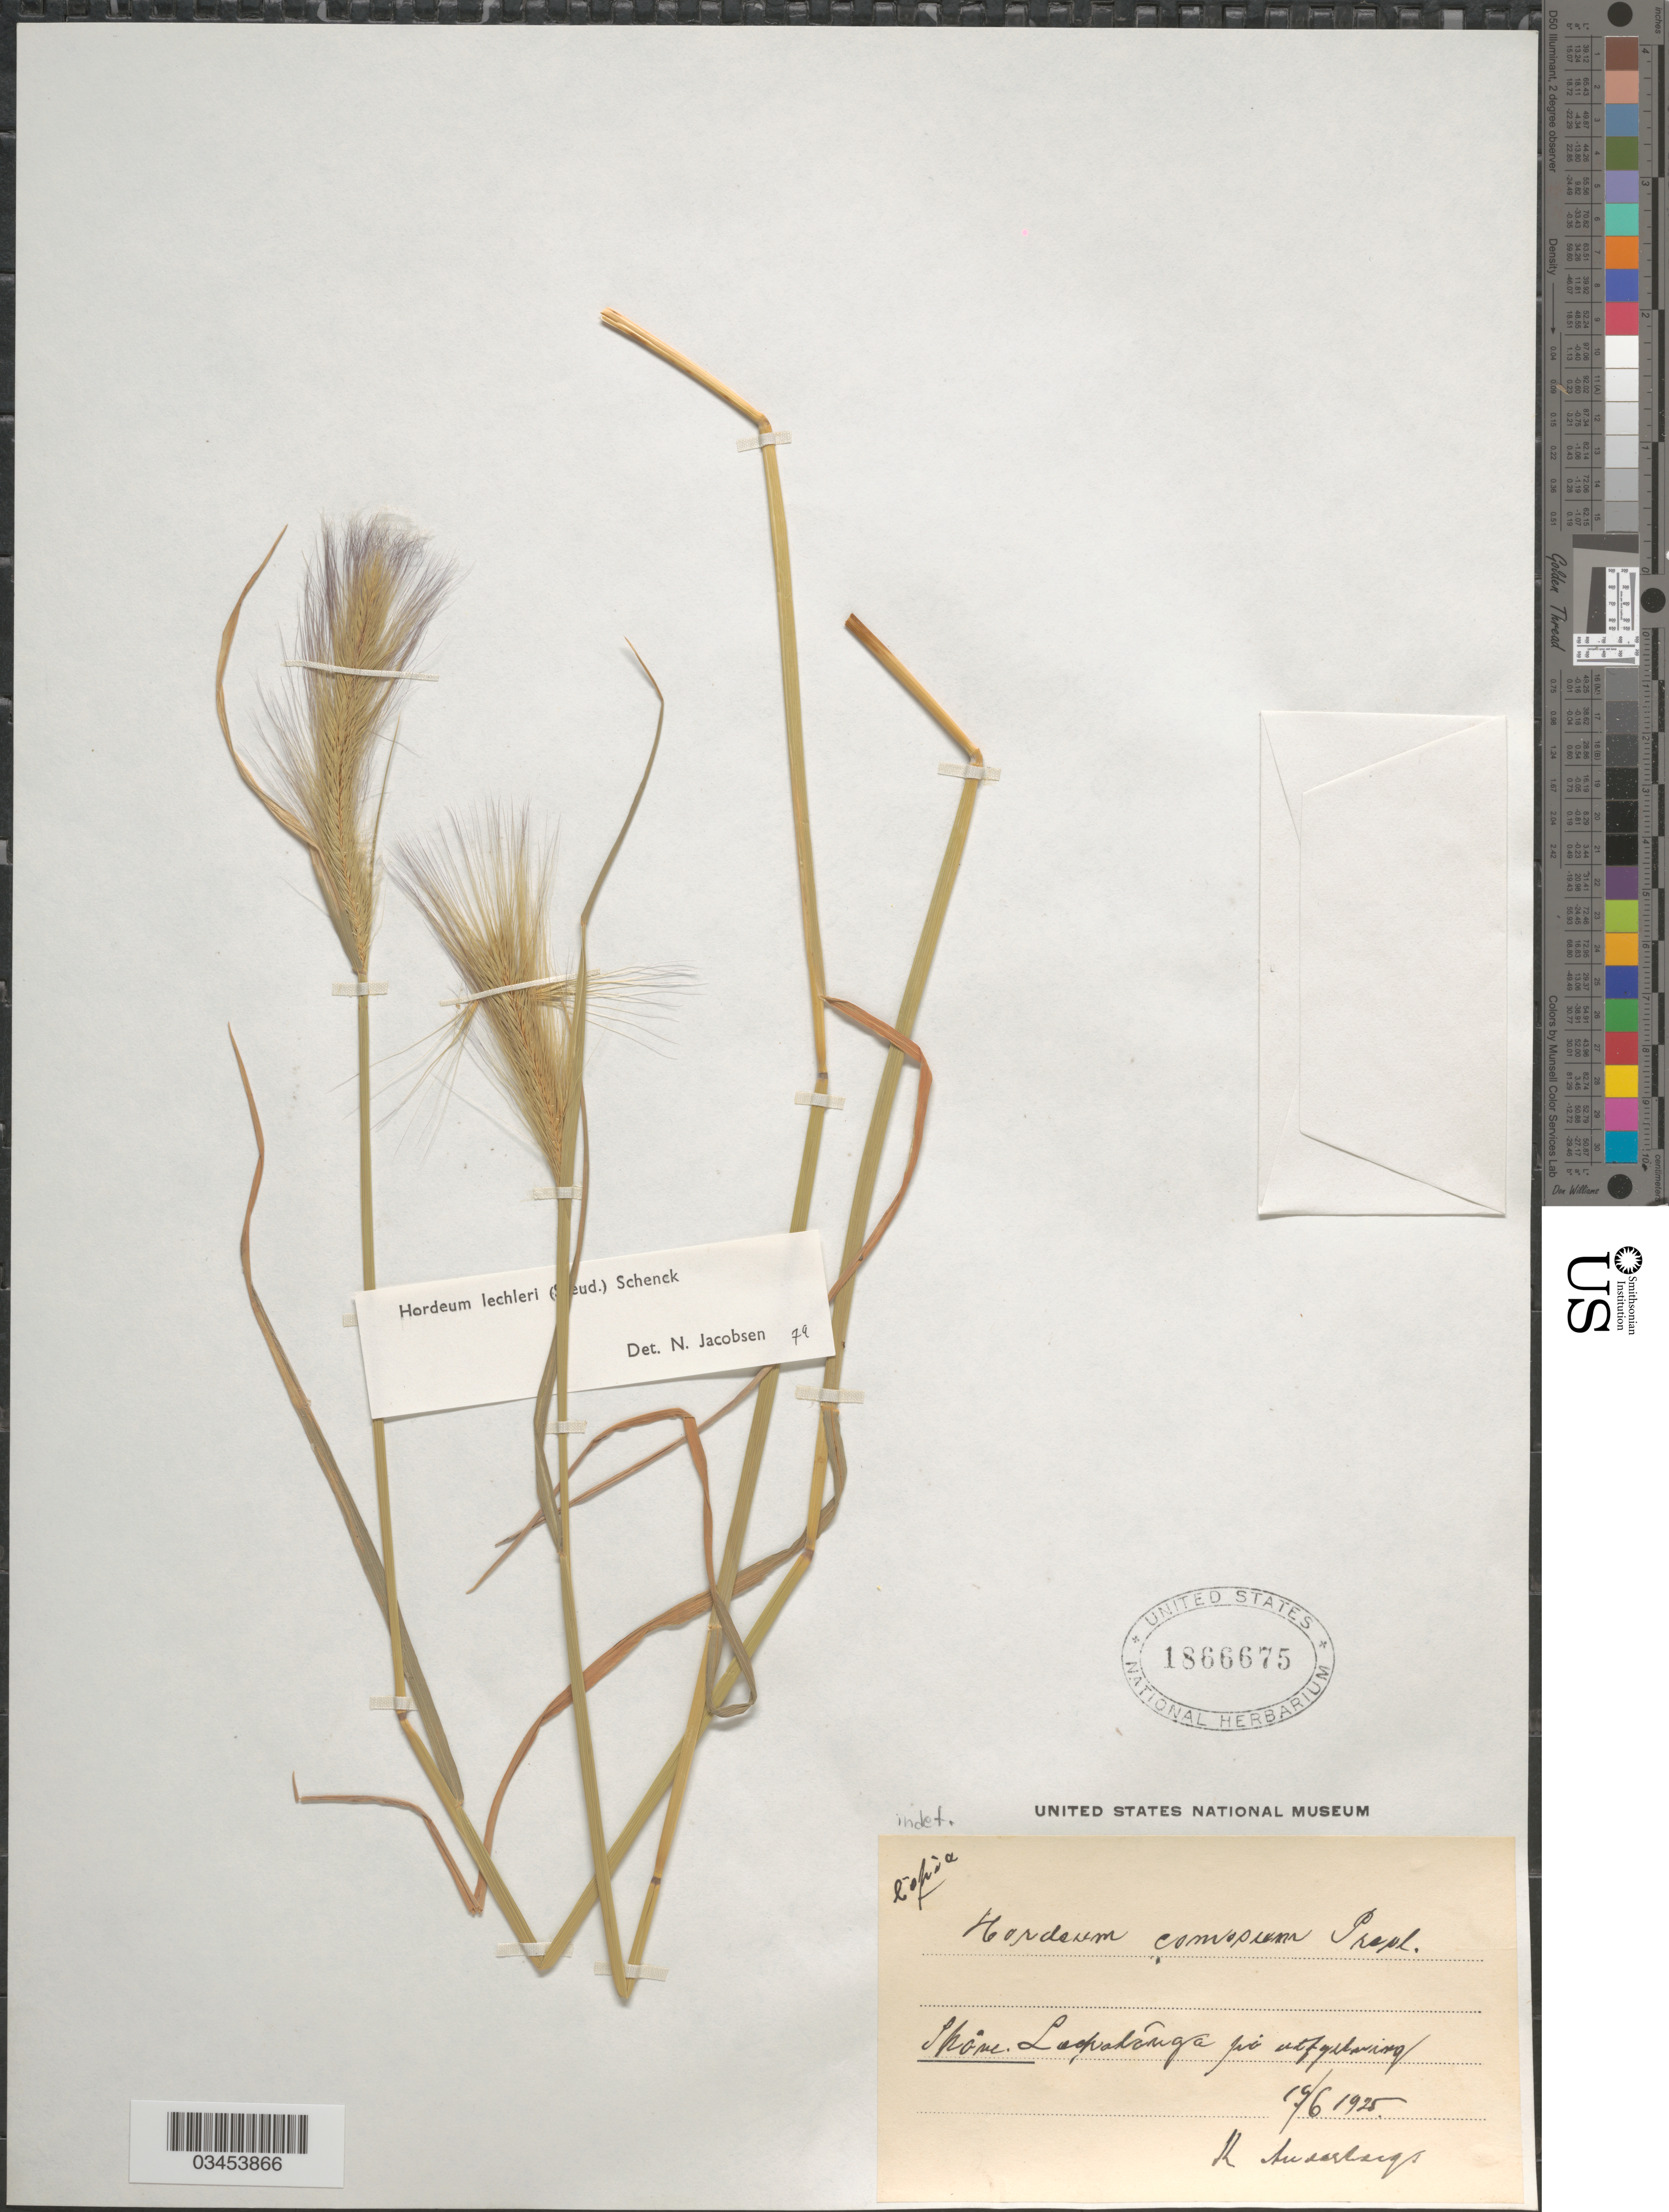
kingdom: Plantae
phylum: Tracheophyta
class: Liliopsida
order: Poales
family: Poaceae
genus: Hordeum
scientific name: Hordeum lechleri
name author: (Steud.) Schenck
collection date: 1925-06-17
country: Sweden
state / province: Skåne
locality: Lapahänga po [illegible text].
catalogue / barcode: US 1866675